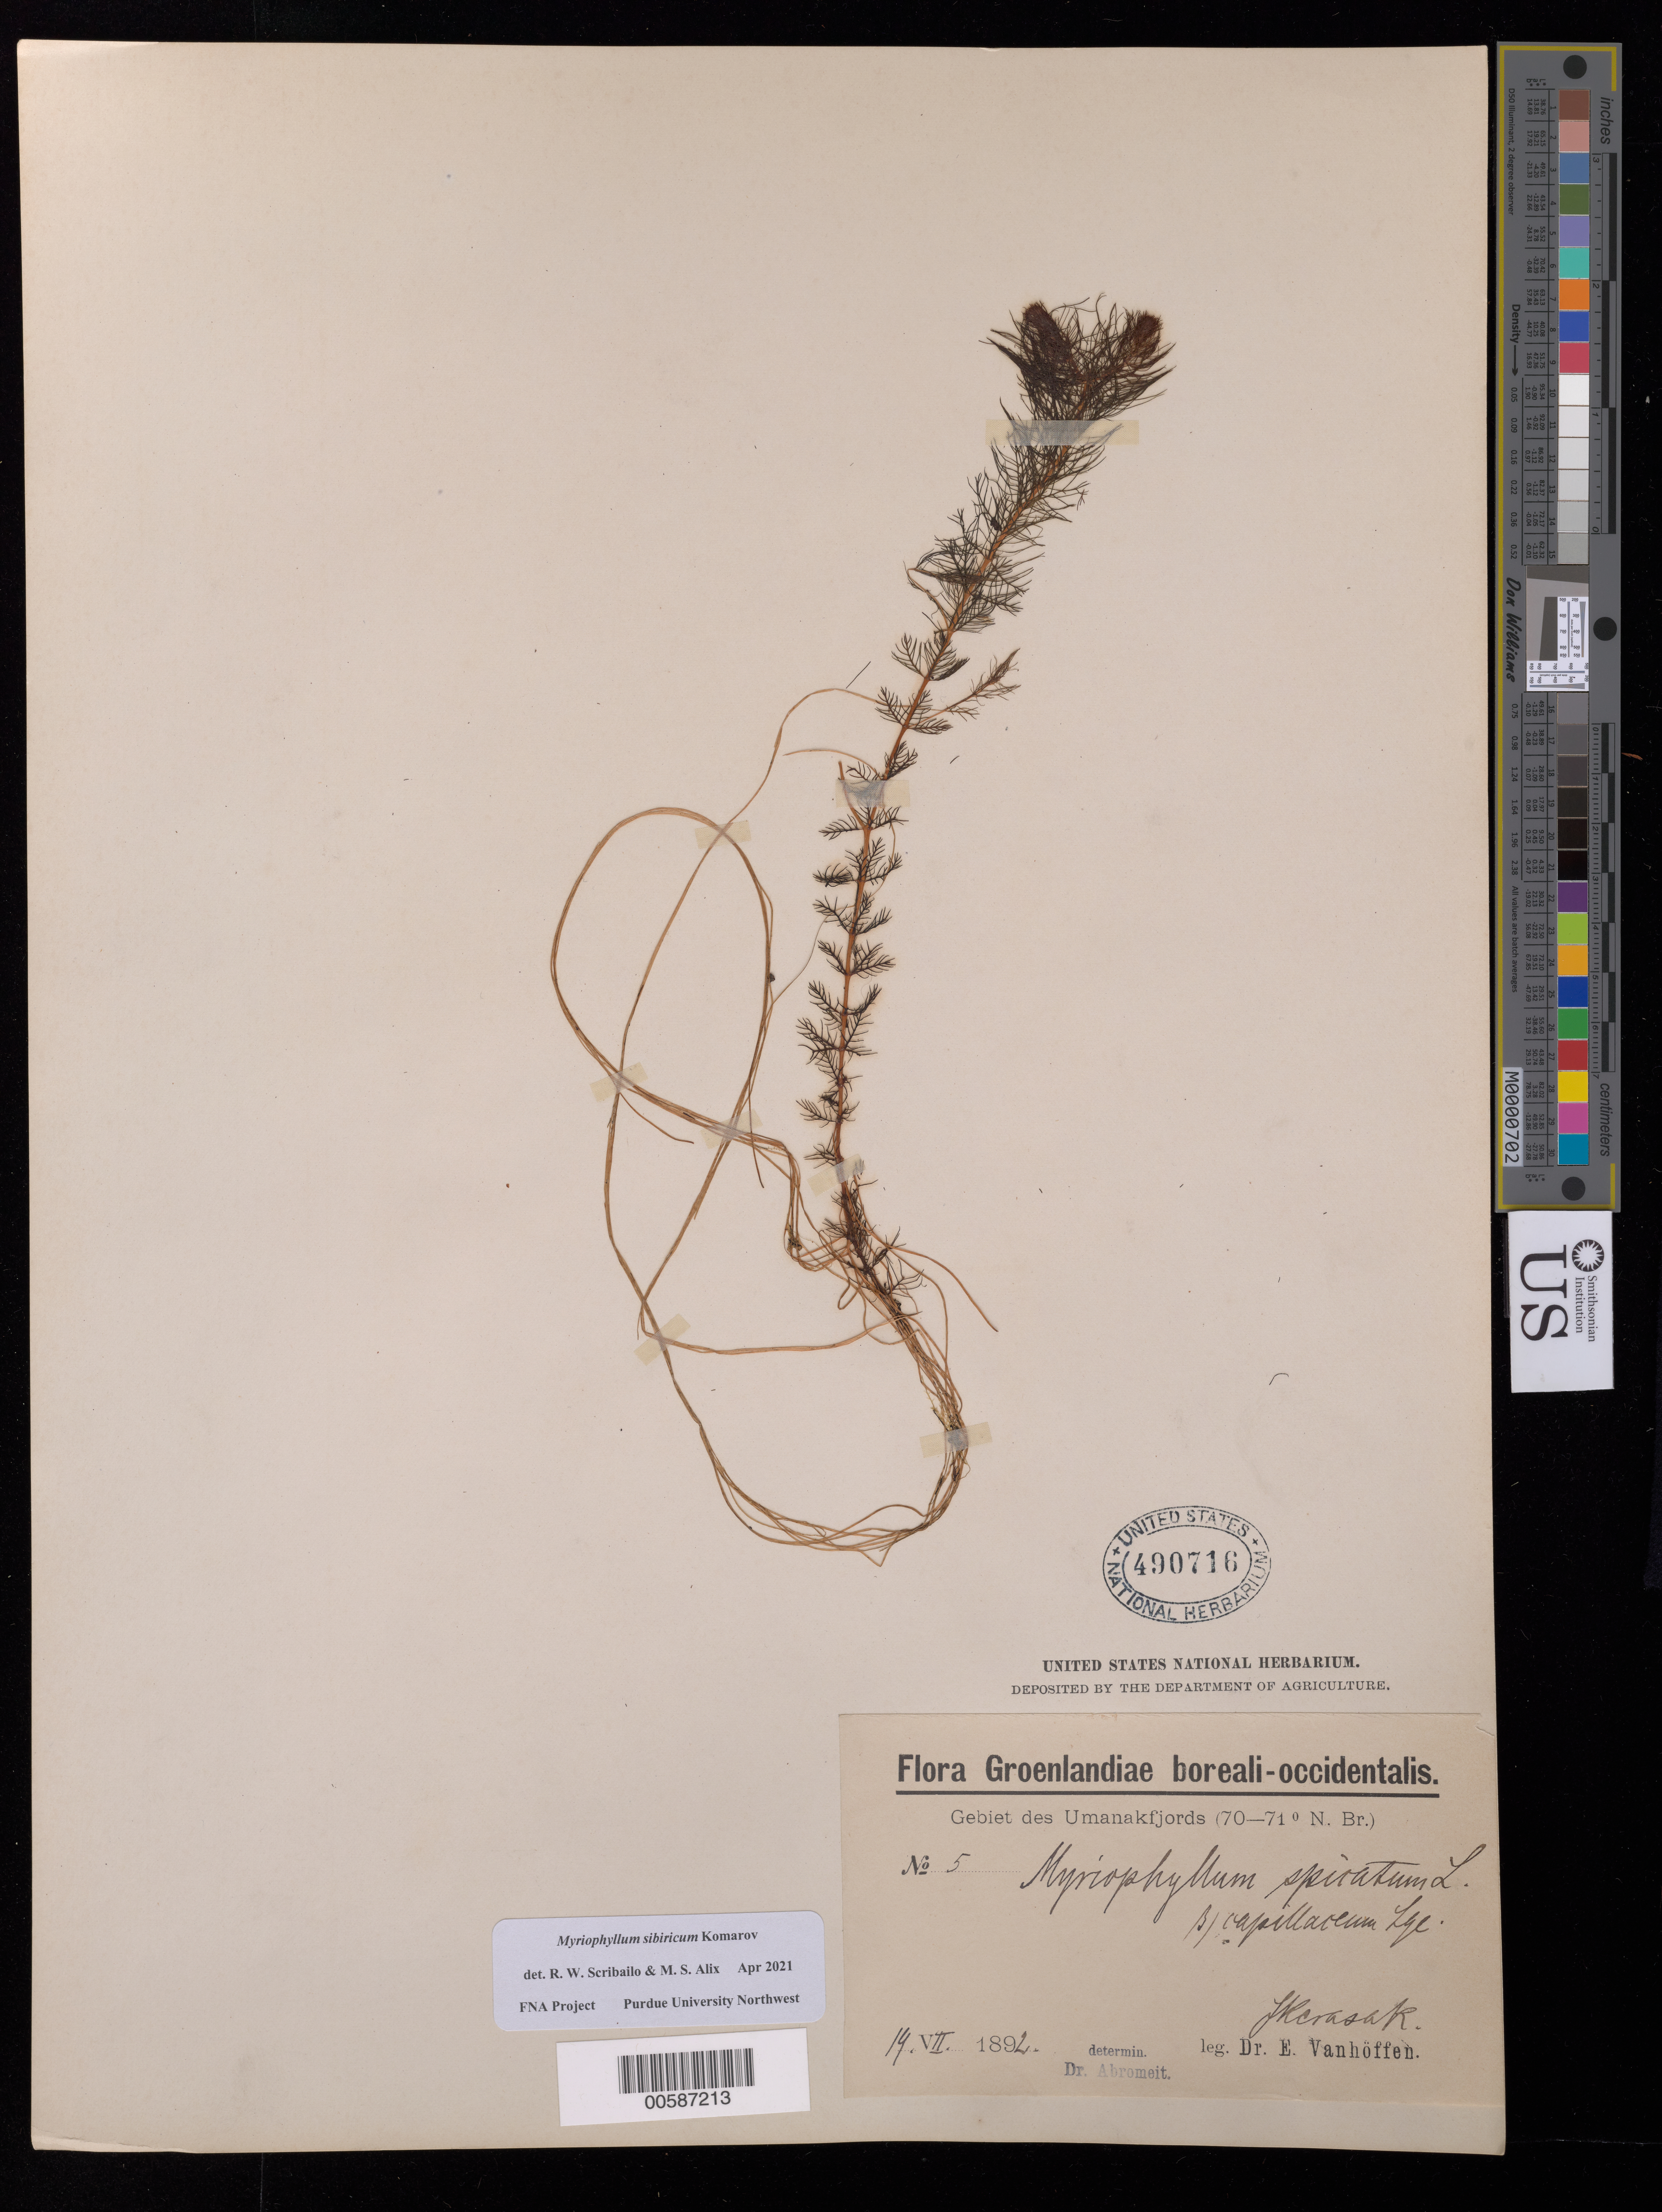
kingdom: Plantae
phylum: Tracheophyta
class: Magnoliopsida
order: Saxifragales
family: Haloragaceae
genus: Myriophyllum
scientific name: Myriophyllum sibiricum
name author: Kom.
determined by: Scribailo, R. W.; Alix, M. S.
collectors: E. Vanhoffen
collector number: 5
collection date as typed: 19 Jul 1892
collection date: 1892-07-19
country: Greenland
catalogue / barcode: US 490716